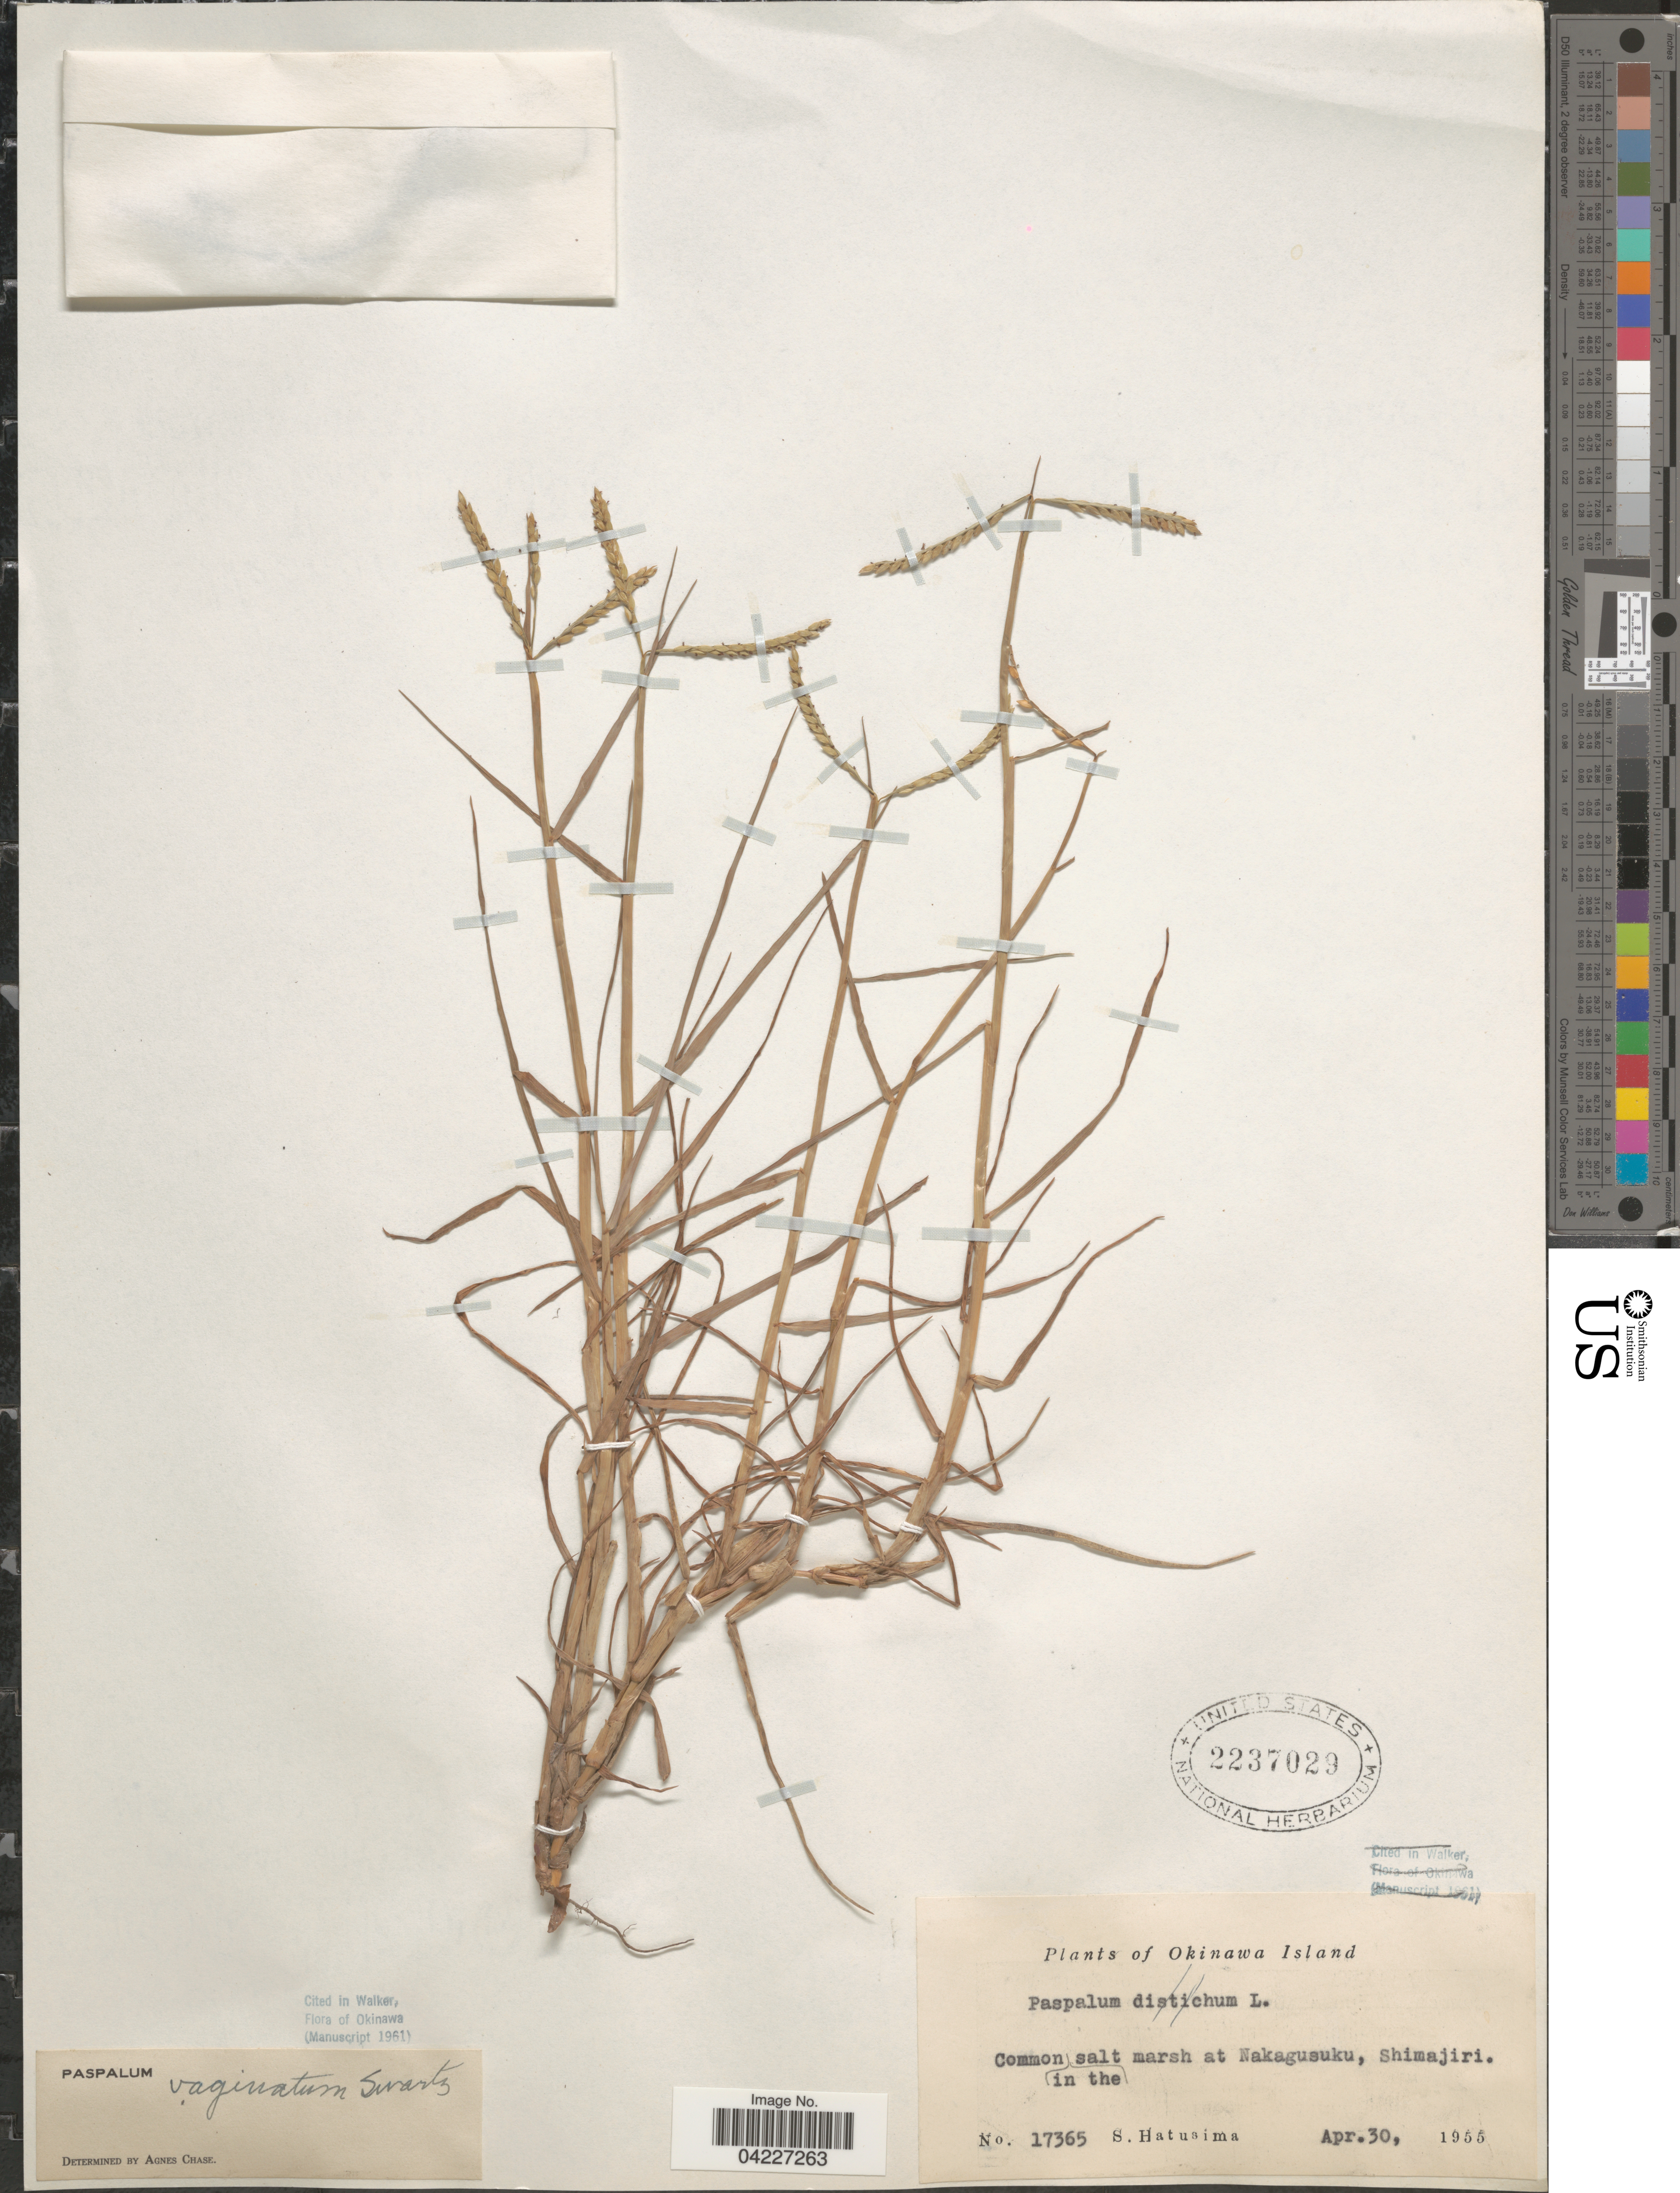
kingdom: Plantae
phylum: Tracheophyta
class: Liliopsida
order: Poales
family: Poaceae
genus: Paspalum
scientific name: Paspalum distichum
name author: L.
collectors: S. Hatusima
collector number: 17365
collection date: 1955-04-30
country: Japan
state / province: Okinawa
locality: Okinawa Island. Common in the salt marsh at Nakagusuku, Shimajiri.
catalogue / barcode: US 2237029